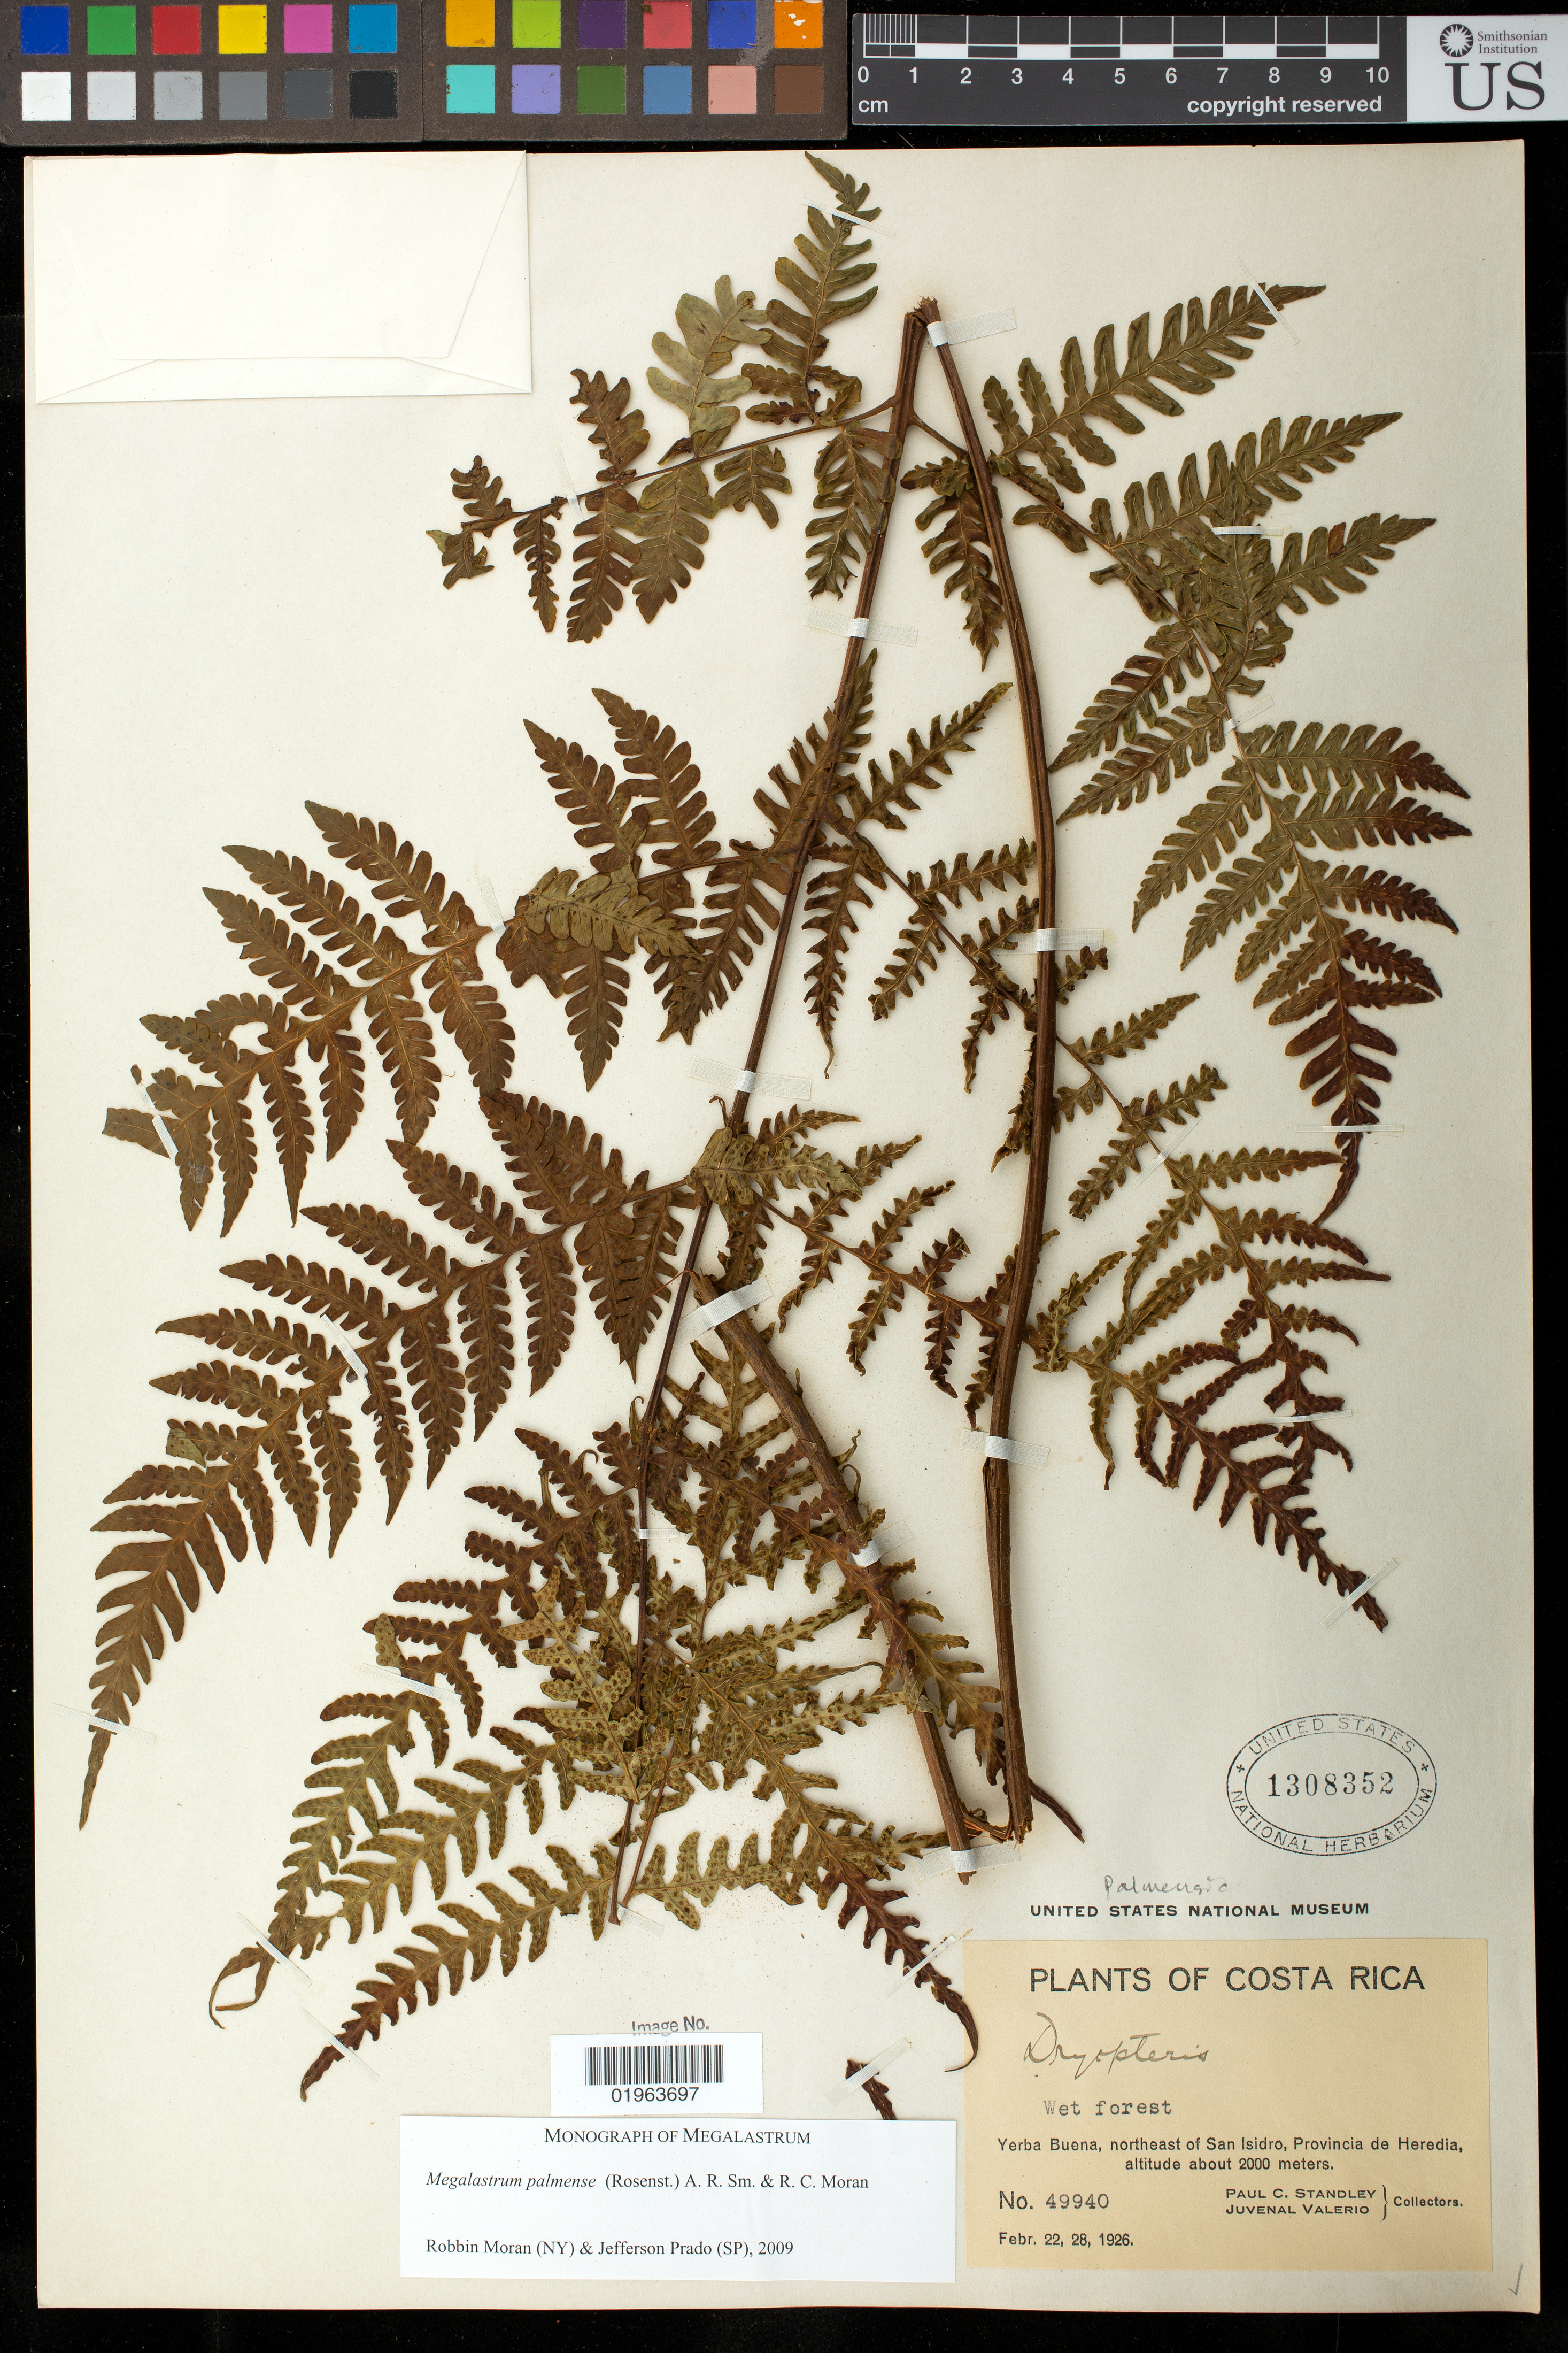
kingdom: Plantae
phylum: Tracheophyta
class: Polypodiopsida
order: Polypodiales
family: Dryopteridaceae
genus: Megalastrum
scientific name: Megalastrum palmense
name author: (Rosenst.) A.R. Sm. & R.C. Moran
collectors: P. C. Standley & J. Valerio R.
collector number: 49940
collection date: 1926-02-22/1926-02-28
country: Costa Rica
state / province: Heredia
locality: Yerba Buena, northeast of San Isidro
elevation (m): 2000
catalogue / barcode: US 1308352